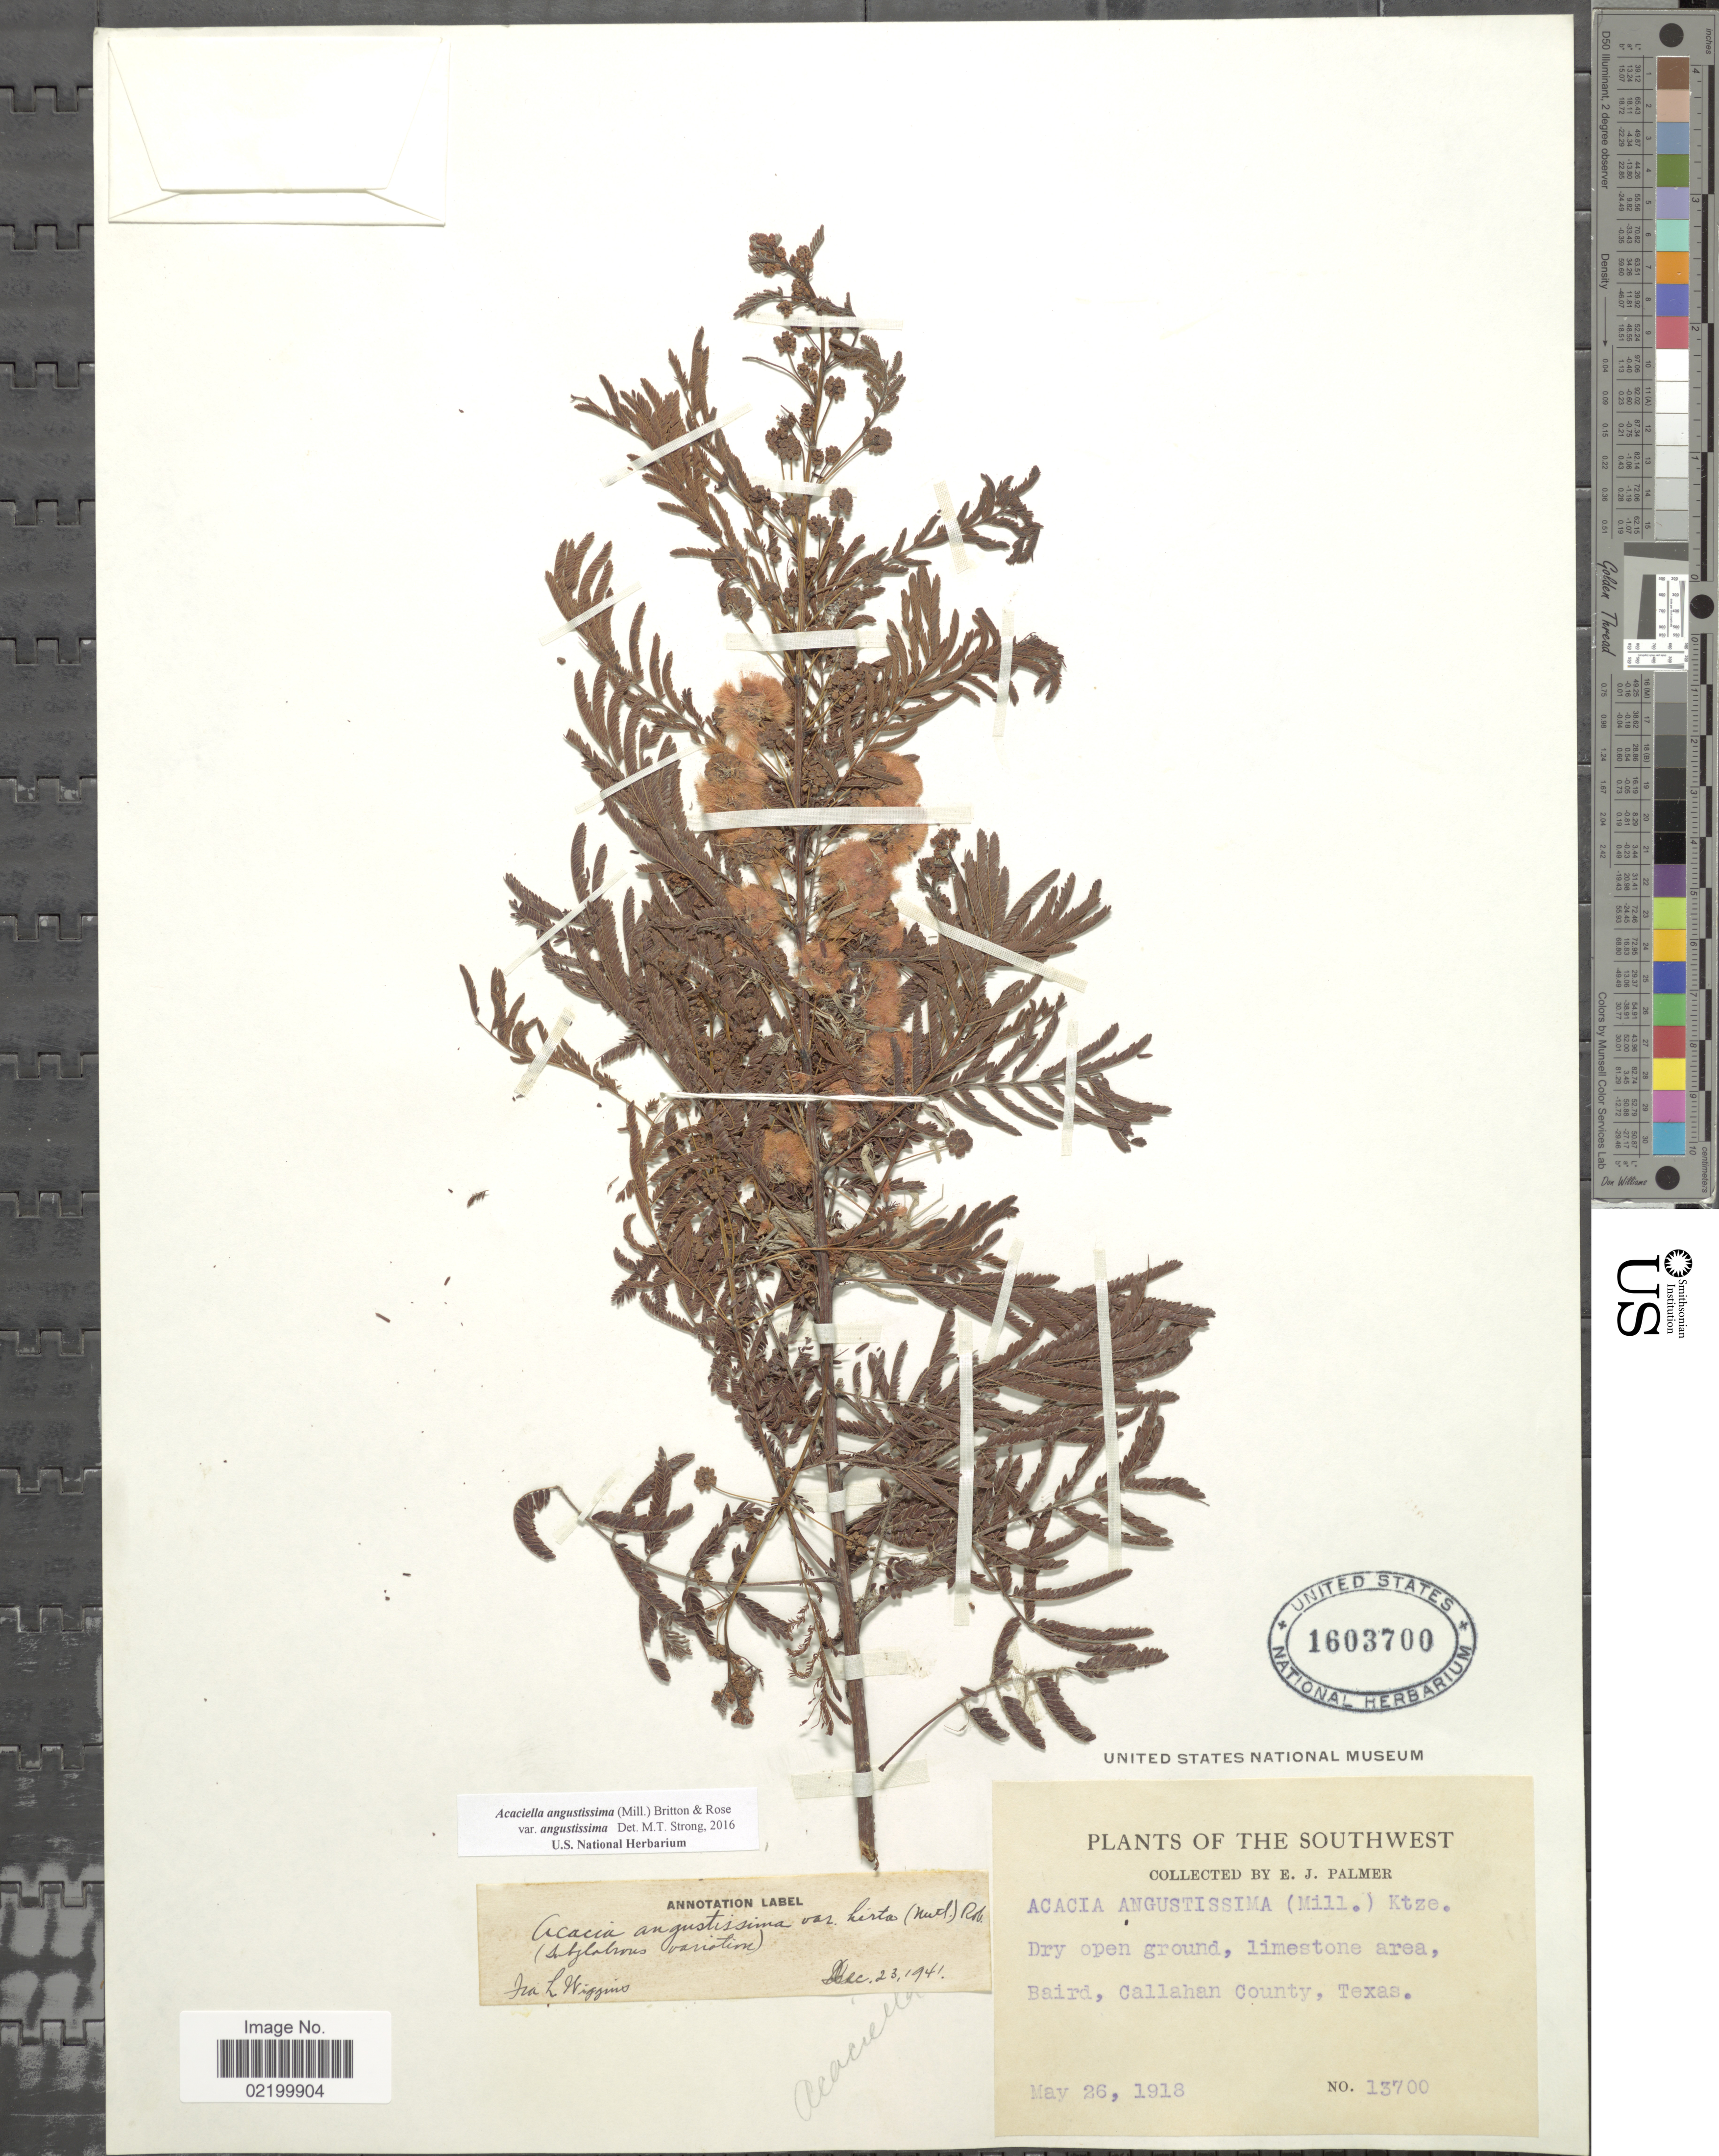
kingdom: Plantae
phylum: Tracheophyta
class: Magnoliopsida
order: Fabales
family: Fabaceae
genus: Acaciella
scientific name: Acaciella angustissima var. angustissima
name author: (Mill.) Britton & Rose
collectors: E. J. Palmer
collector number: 13700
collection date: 1918-05-26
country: United States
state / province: Texas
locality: Southwest. dry open ground, limestone area, Baird, Callahan County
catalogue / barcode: US 1603700